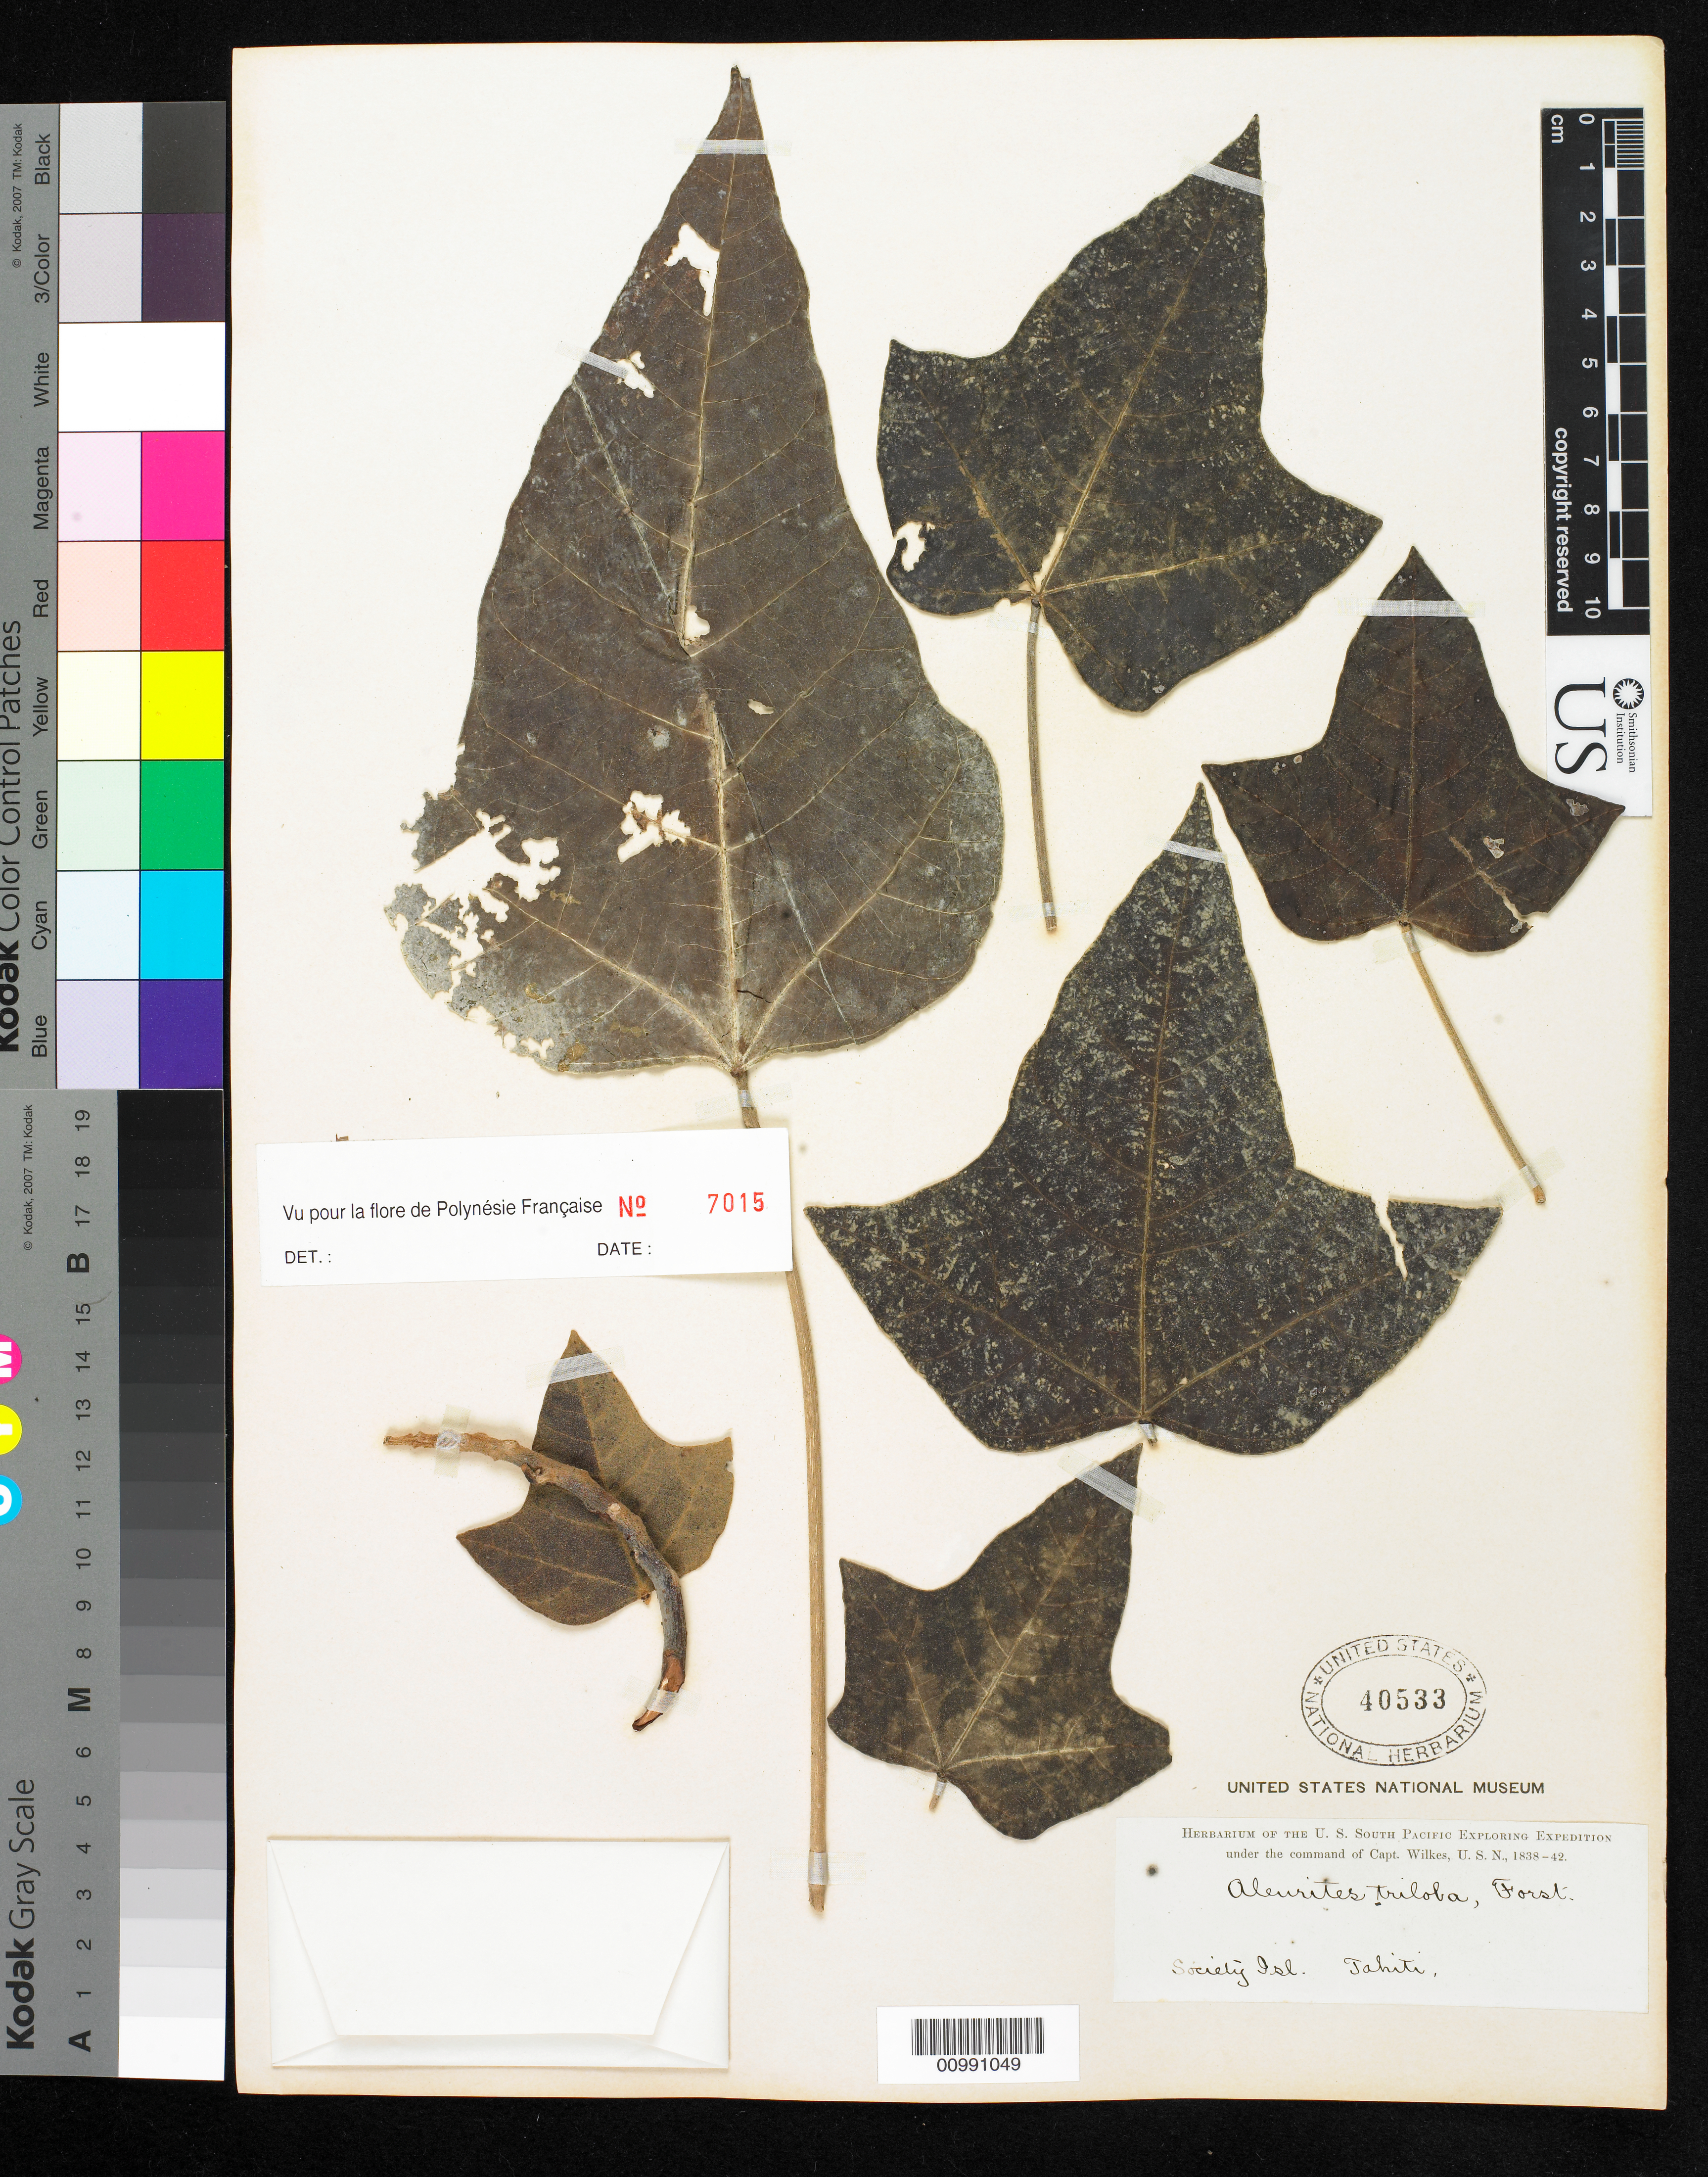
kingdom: Plantae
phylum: Tracheophyta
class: Magnoliopsida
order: Malpighiales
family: Euphorbiaceae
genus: Aleurites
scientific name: Aleurites moluccanus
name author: (L.) Willd.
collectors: Wilkes Explor. Exped.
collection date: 1838/1842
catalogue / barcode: US 40533